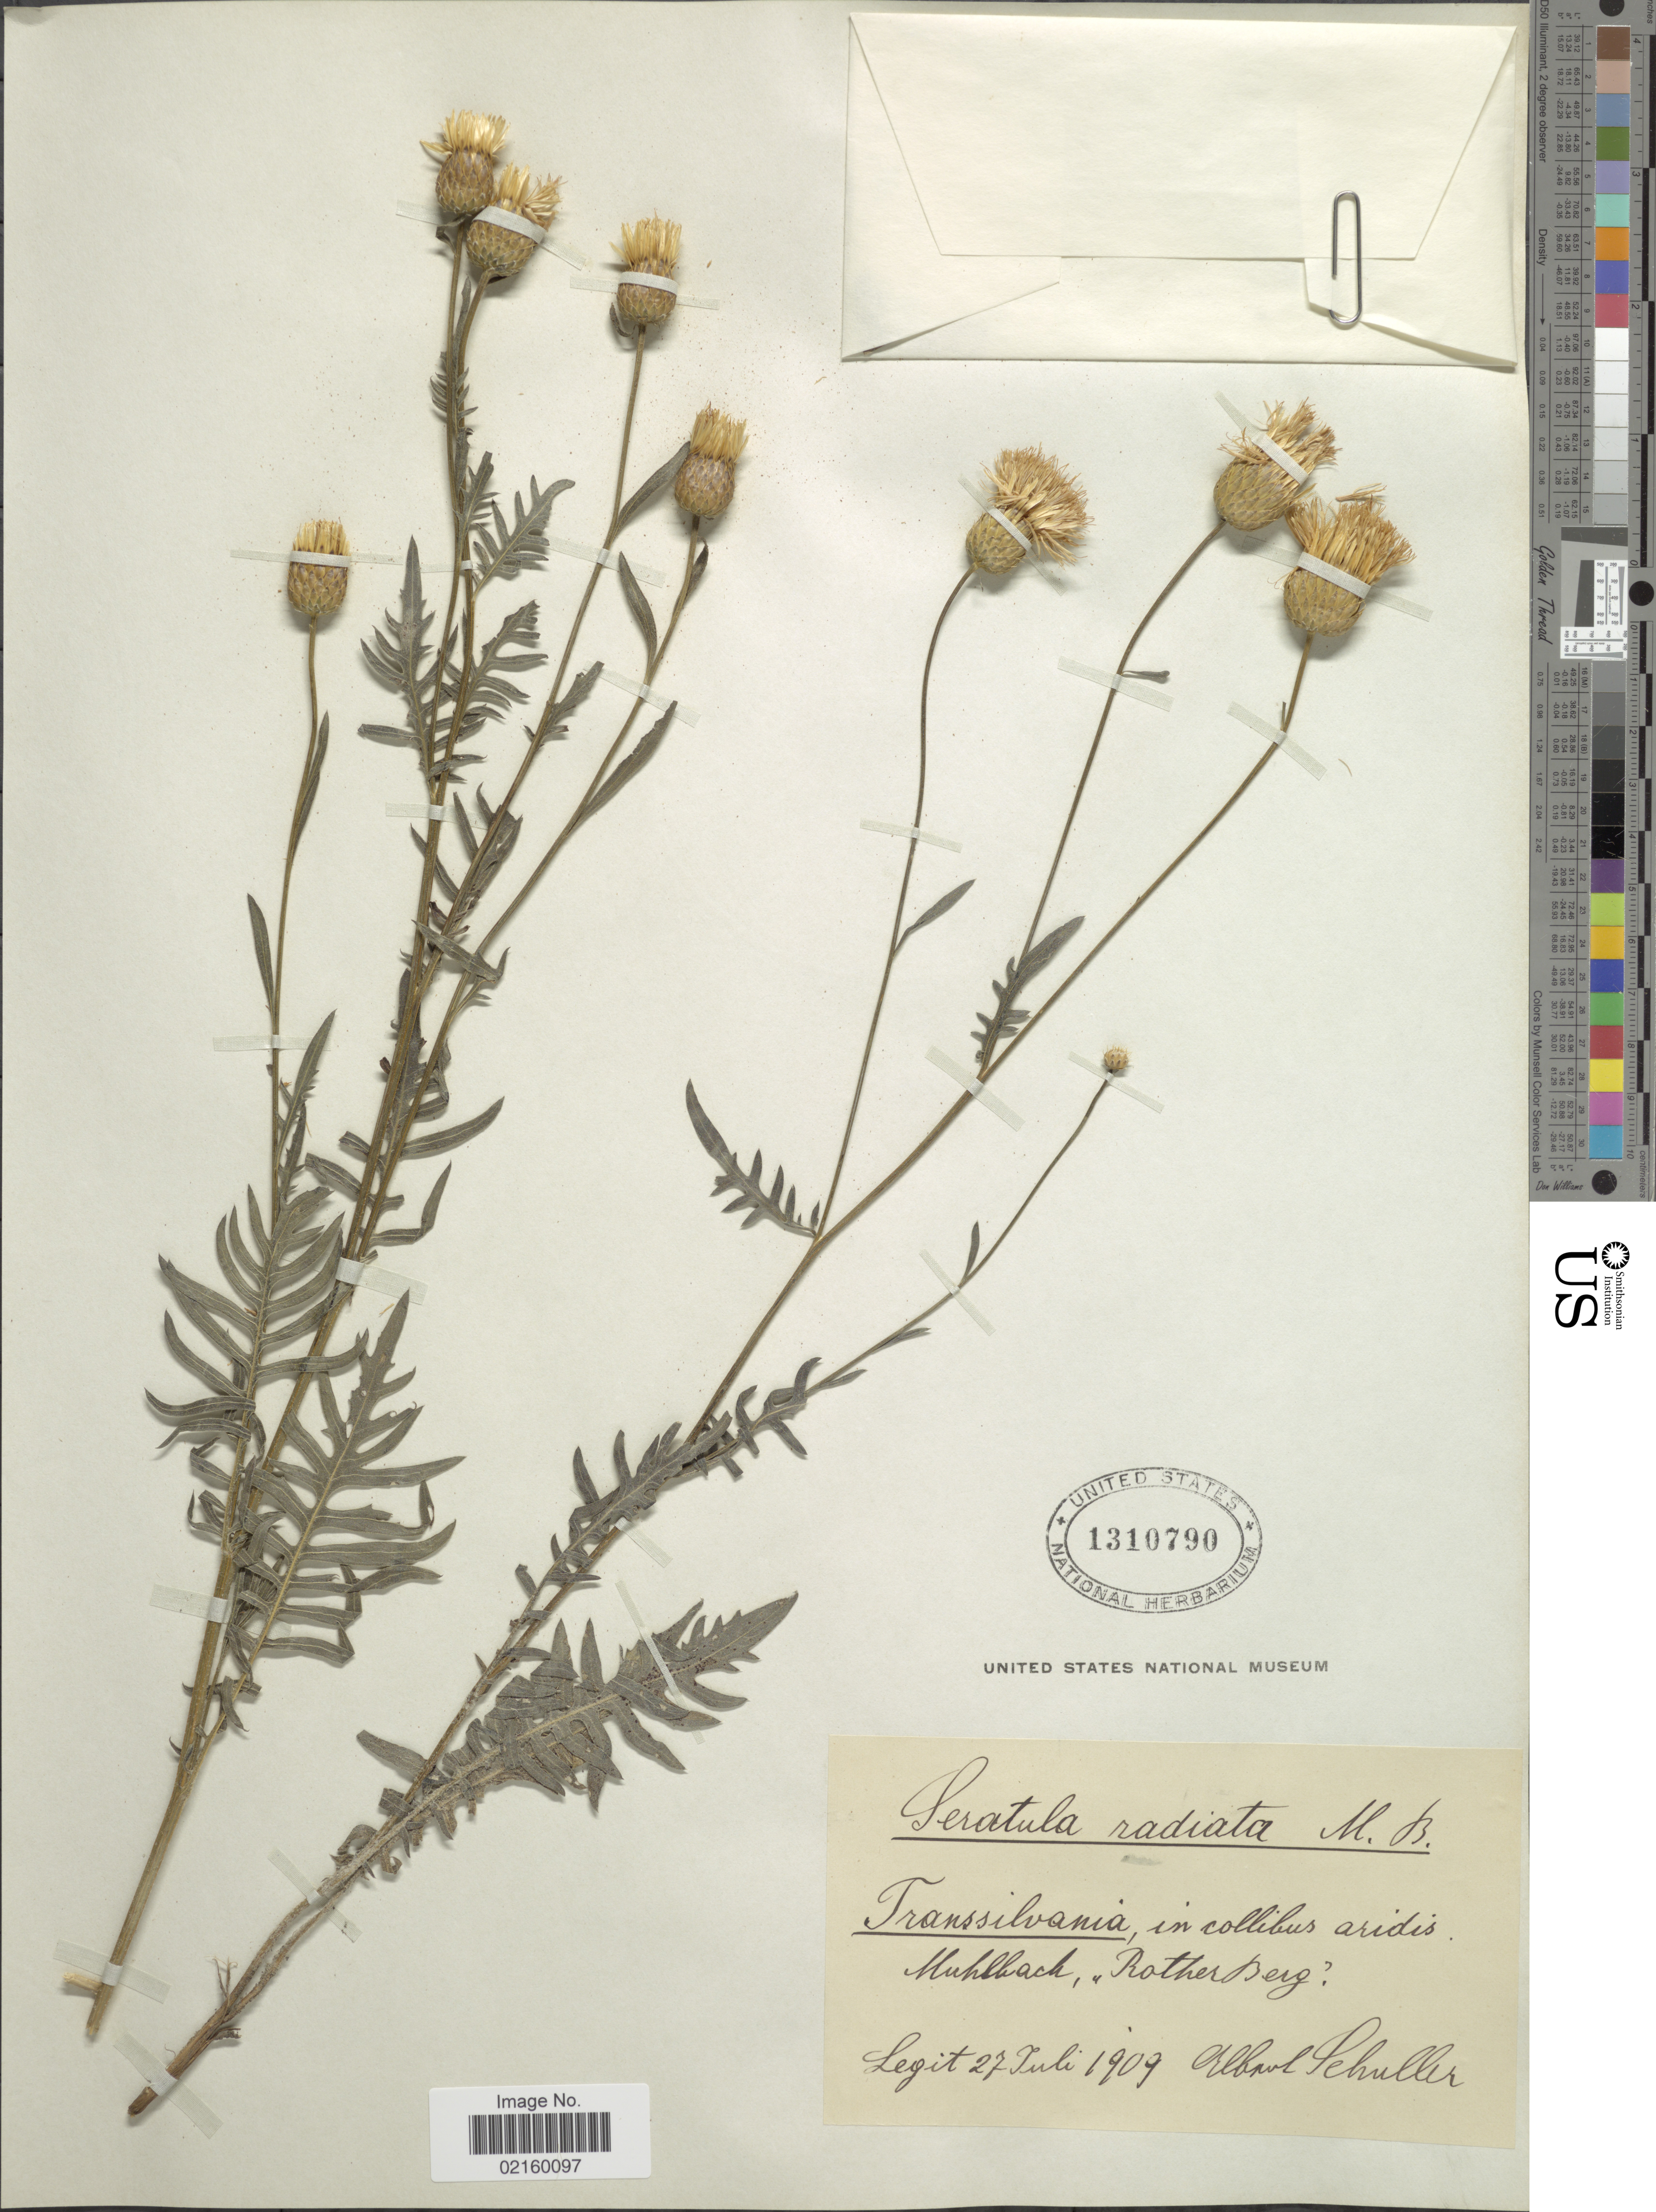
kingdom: Plantae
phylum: Tracheophyta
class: Magnoliopsida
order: Asterales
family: Asteraceae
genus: Klasea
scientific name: Klasea radiata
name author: (Waldst. & Kit.) Á. Löve & D. Löve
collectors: A. Schuller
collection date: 1909-07-27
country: Luxembourg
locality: Muhlback, Botherberg [interpreted]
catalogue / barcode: US 1310790